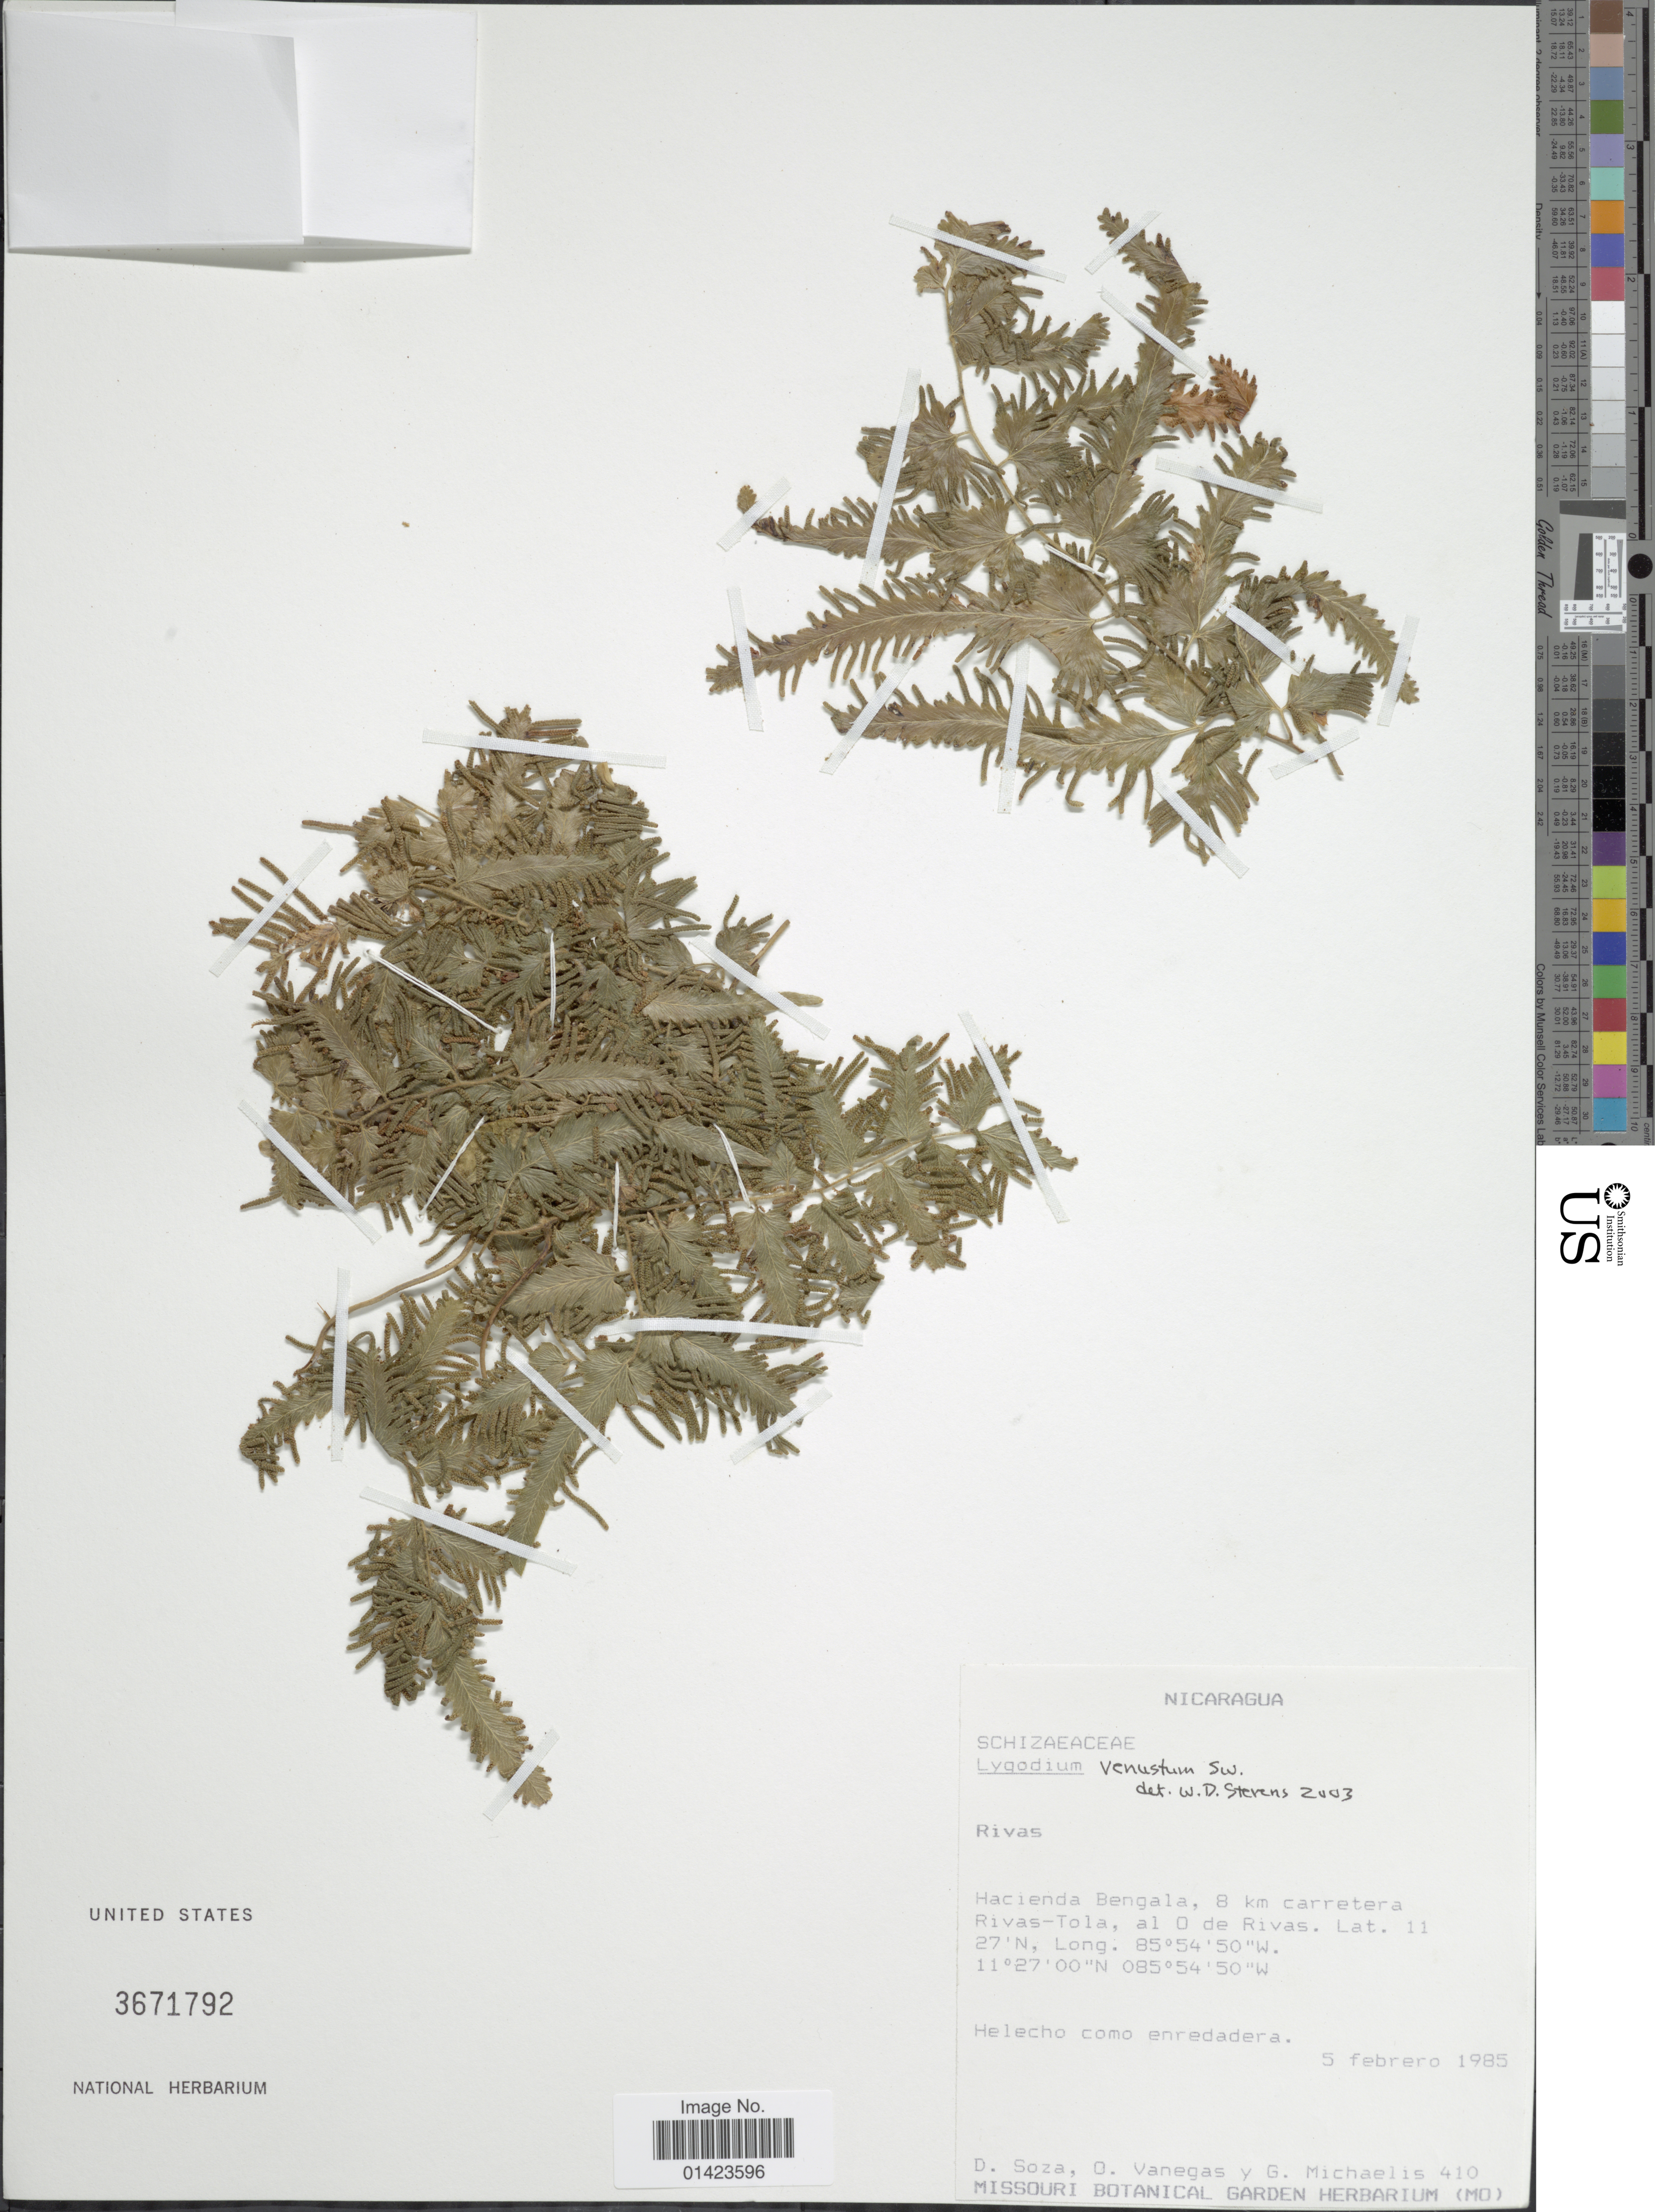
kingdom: Plantae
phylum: Tracheophyta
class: Polypodiopsida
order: Schizaeales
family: Lygodiaceae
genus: Lygodium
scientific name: Lygodium venustum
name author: Sw.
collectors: D. Soza, O. Vanegas & G. Michaelis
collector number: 410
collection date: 1985-02-05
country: Nicaragua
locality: Hacienda Bengala, 8km carretera Rivas-Tola, al O de Rivas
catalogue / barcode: US 3671792